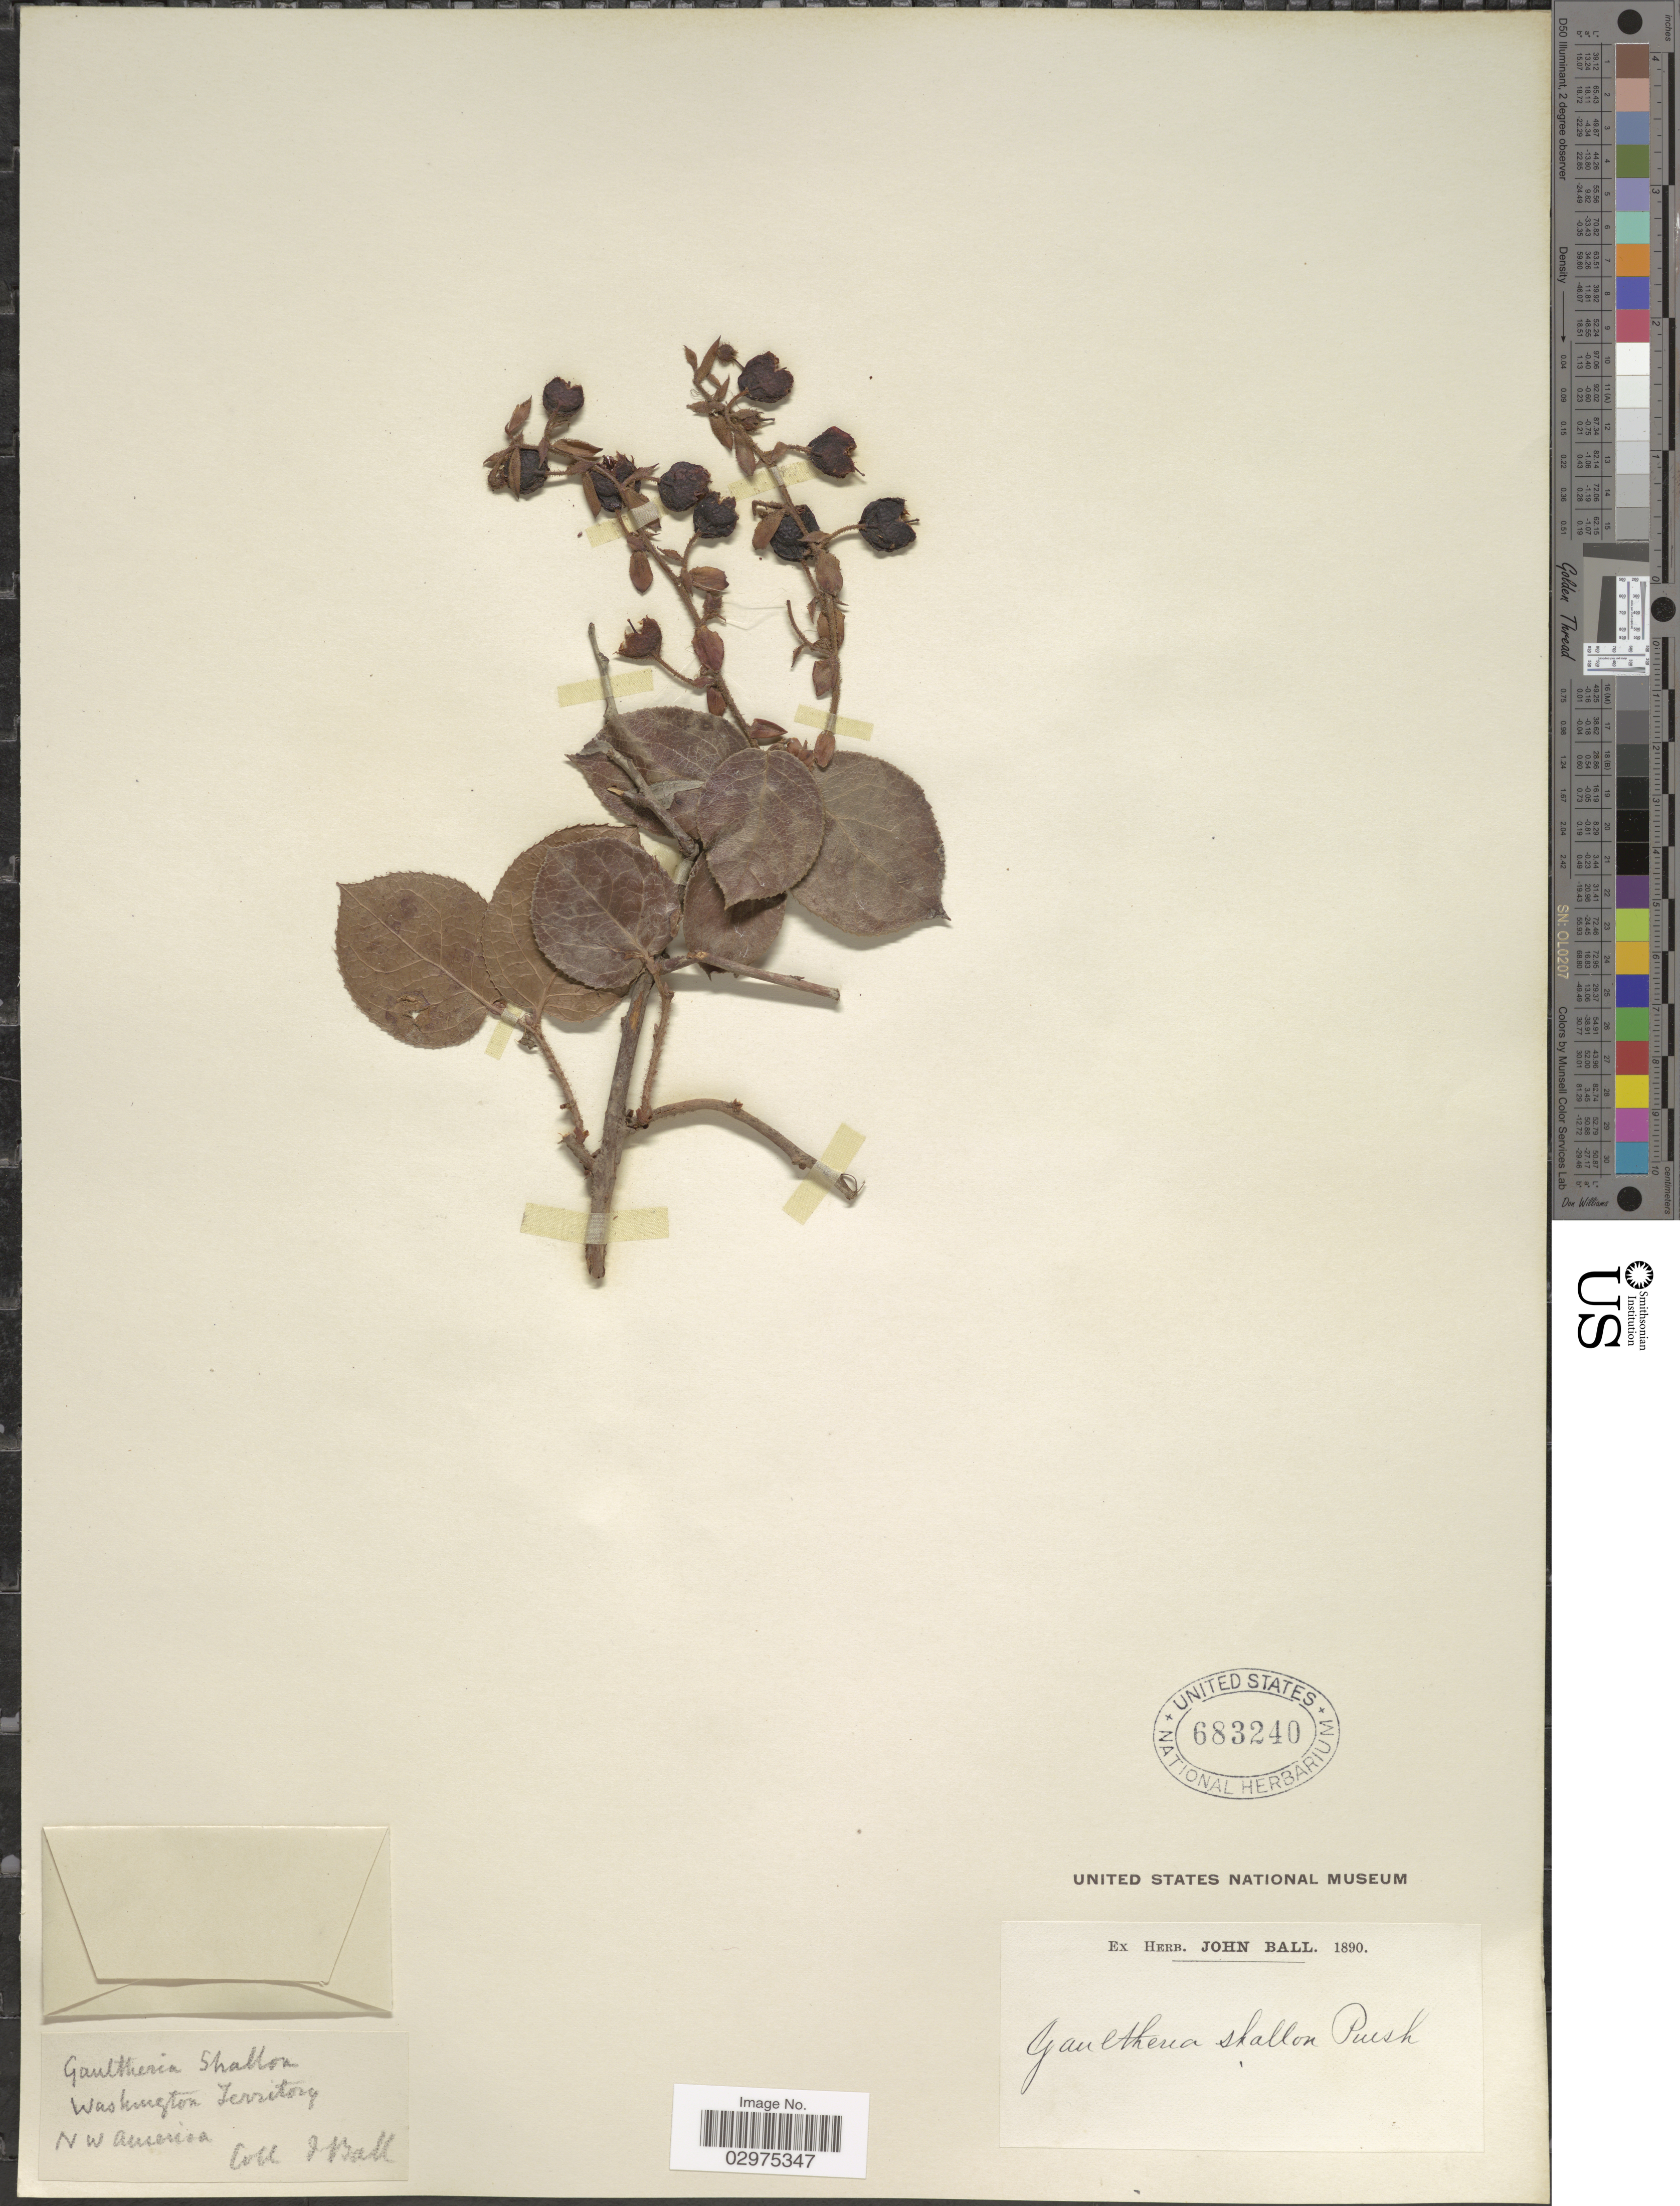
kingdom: Plantae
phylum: Tracheophyta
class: Magnoliopsida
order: Ericales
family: Ericaceae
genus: Gaultheria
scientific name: Gaultheria shallon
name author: Pursh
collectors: J. Ball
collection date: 1890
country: United States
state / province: Washington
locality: Washington Territory, N.W. America.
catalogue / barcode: US 683240